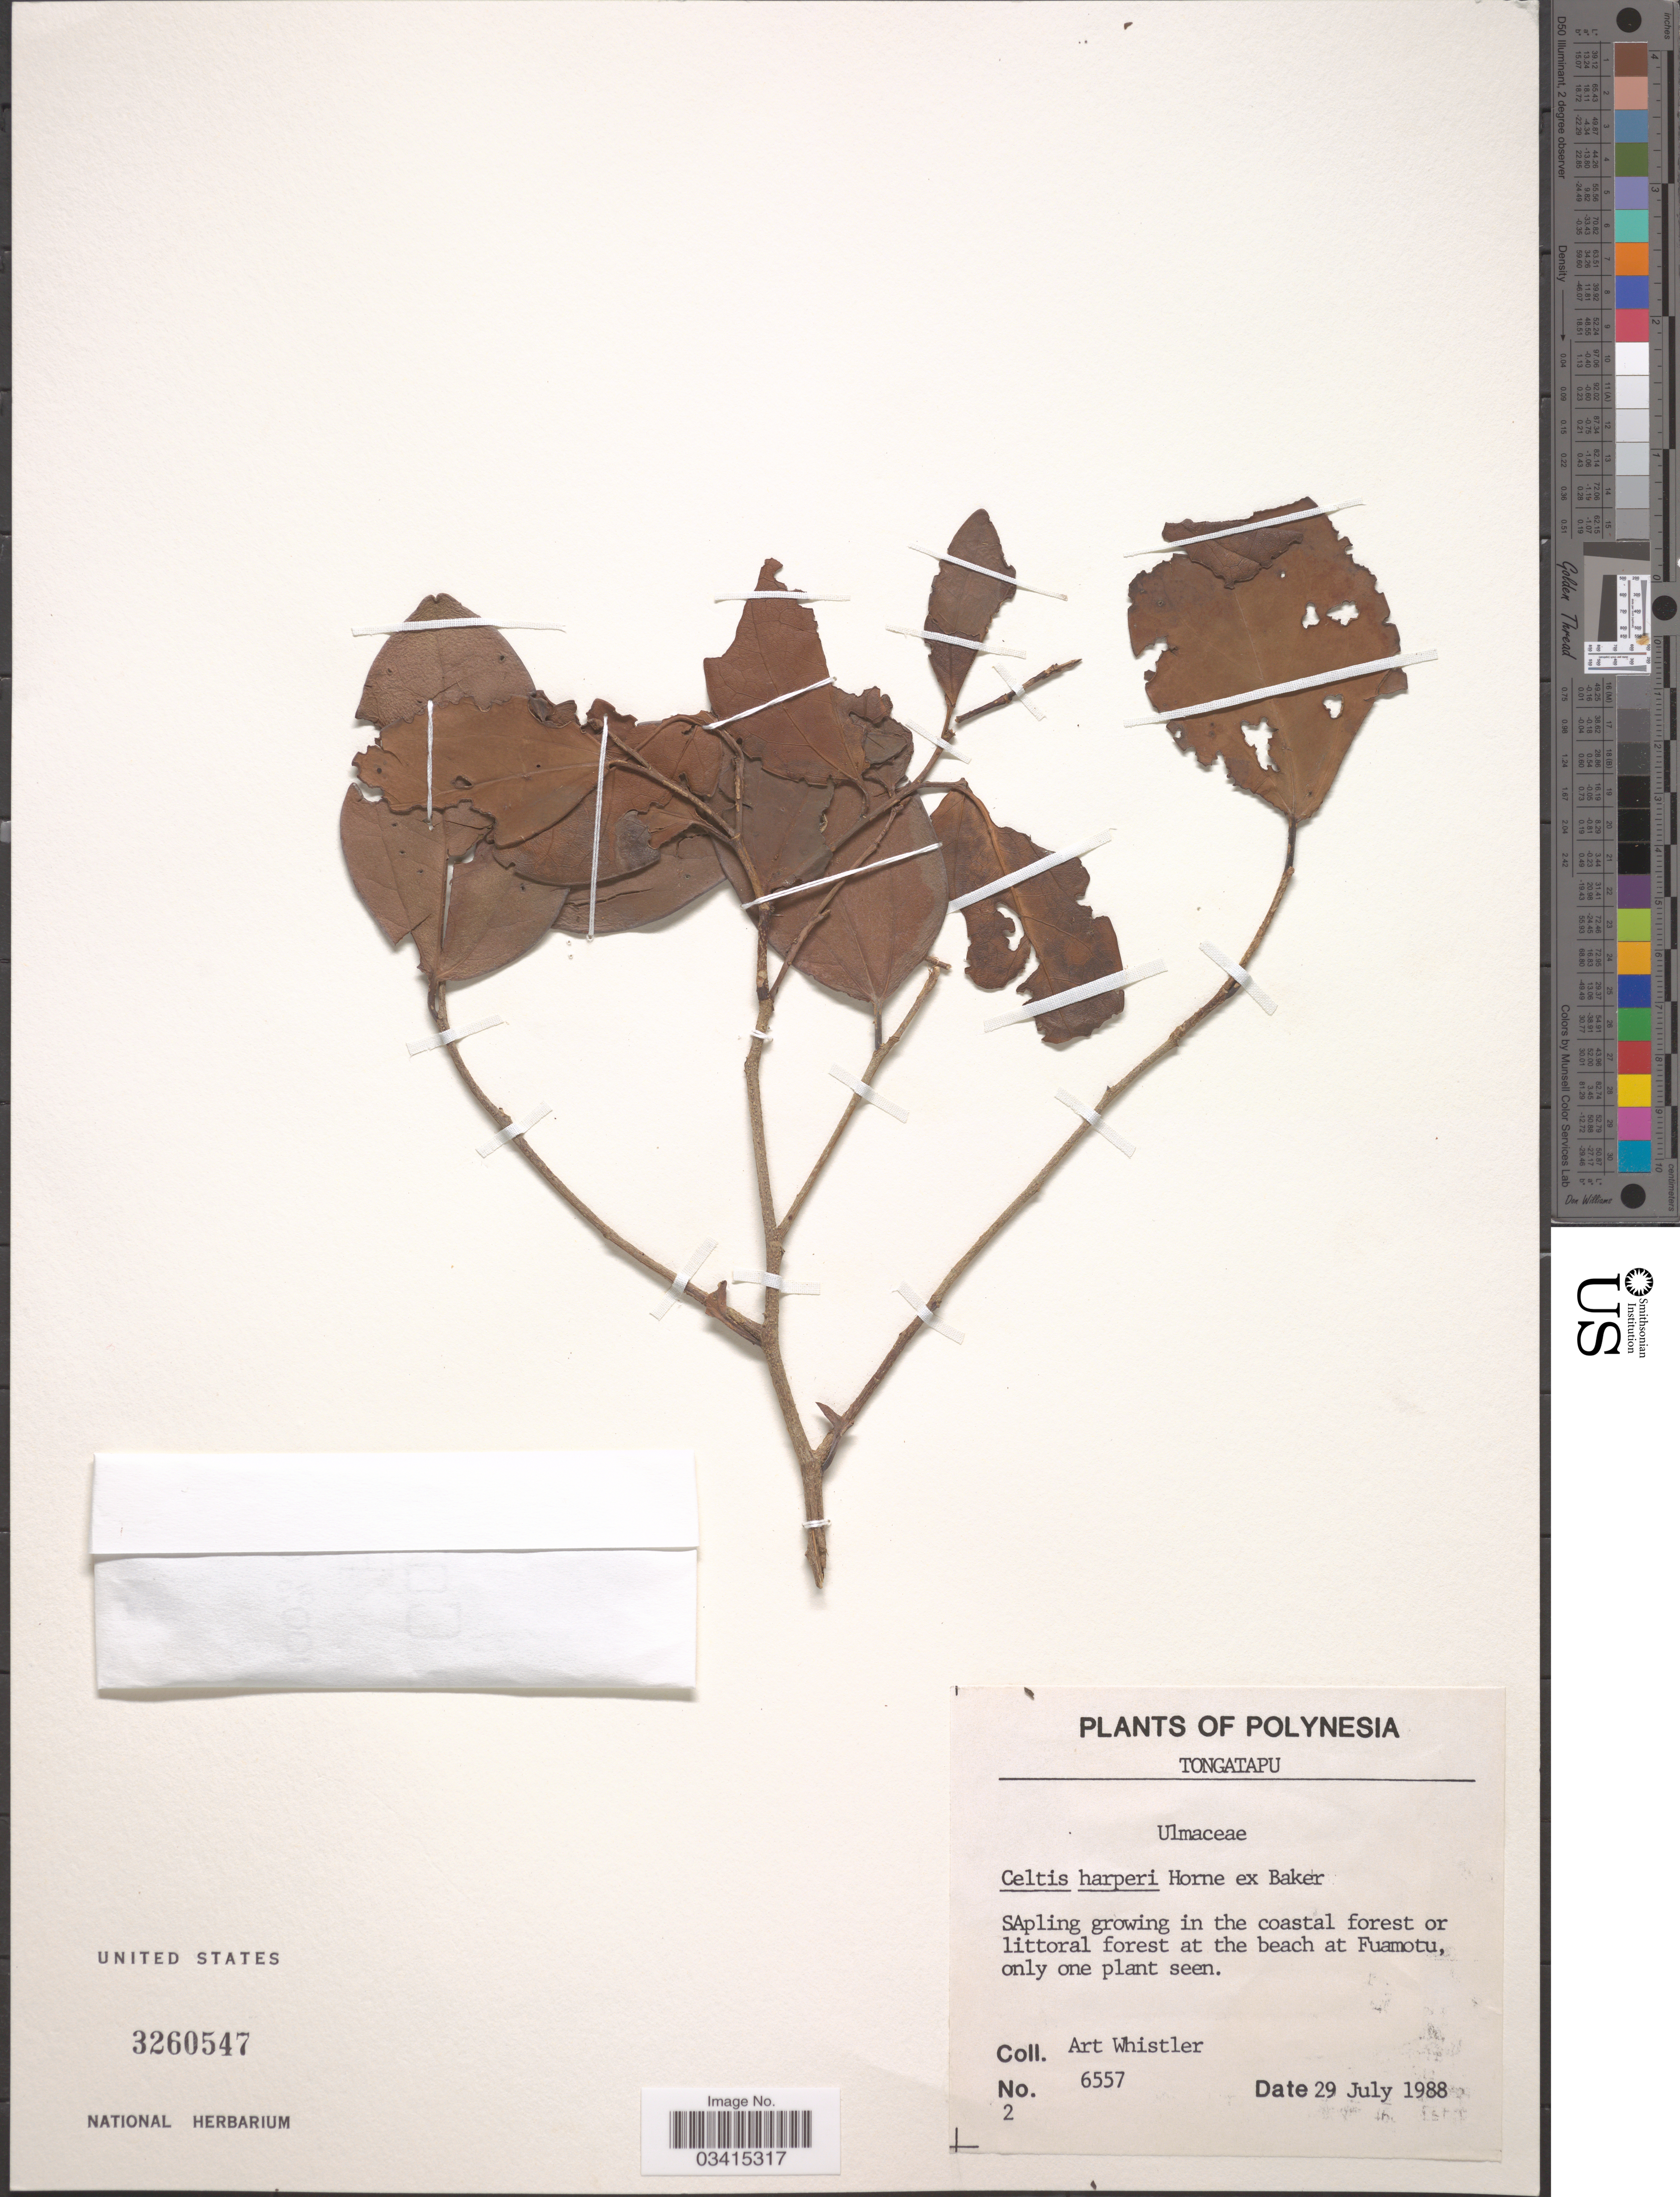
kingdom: Plantae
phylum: Tracheophyta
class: Magnoliopsida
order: Rosales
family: Cannabaceae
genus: Celtis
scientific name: Celtis harperi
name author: Horne ex Baker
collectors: A. Whistler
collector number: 6557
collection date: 1988-07-29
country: Tonga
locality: Polynesia. Tongatapu. At the beach at Fuamotu.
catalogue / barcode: US 3260547